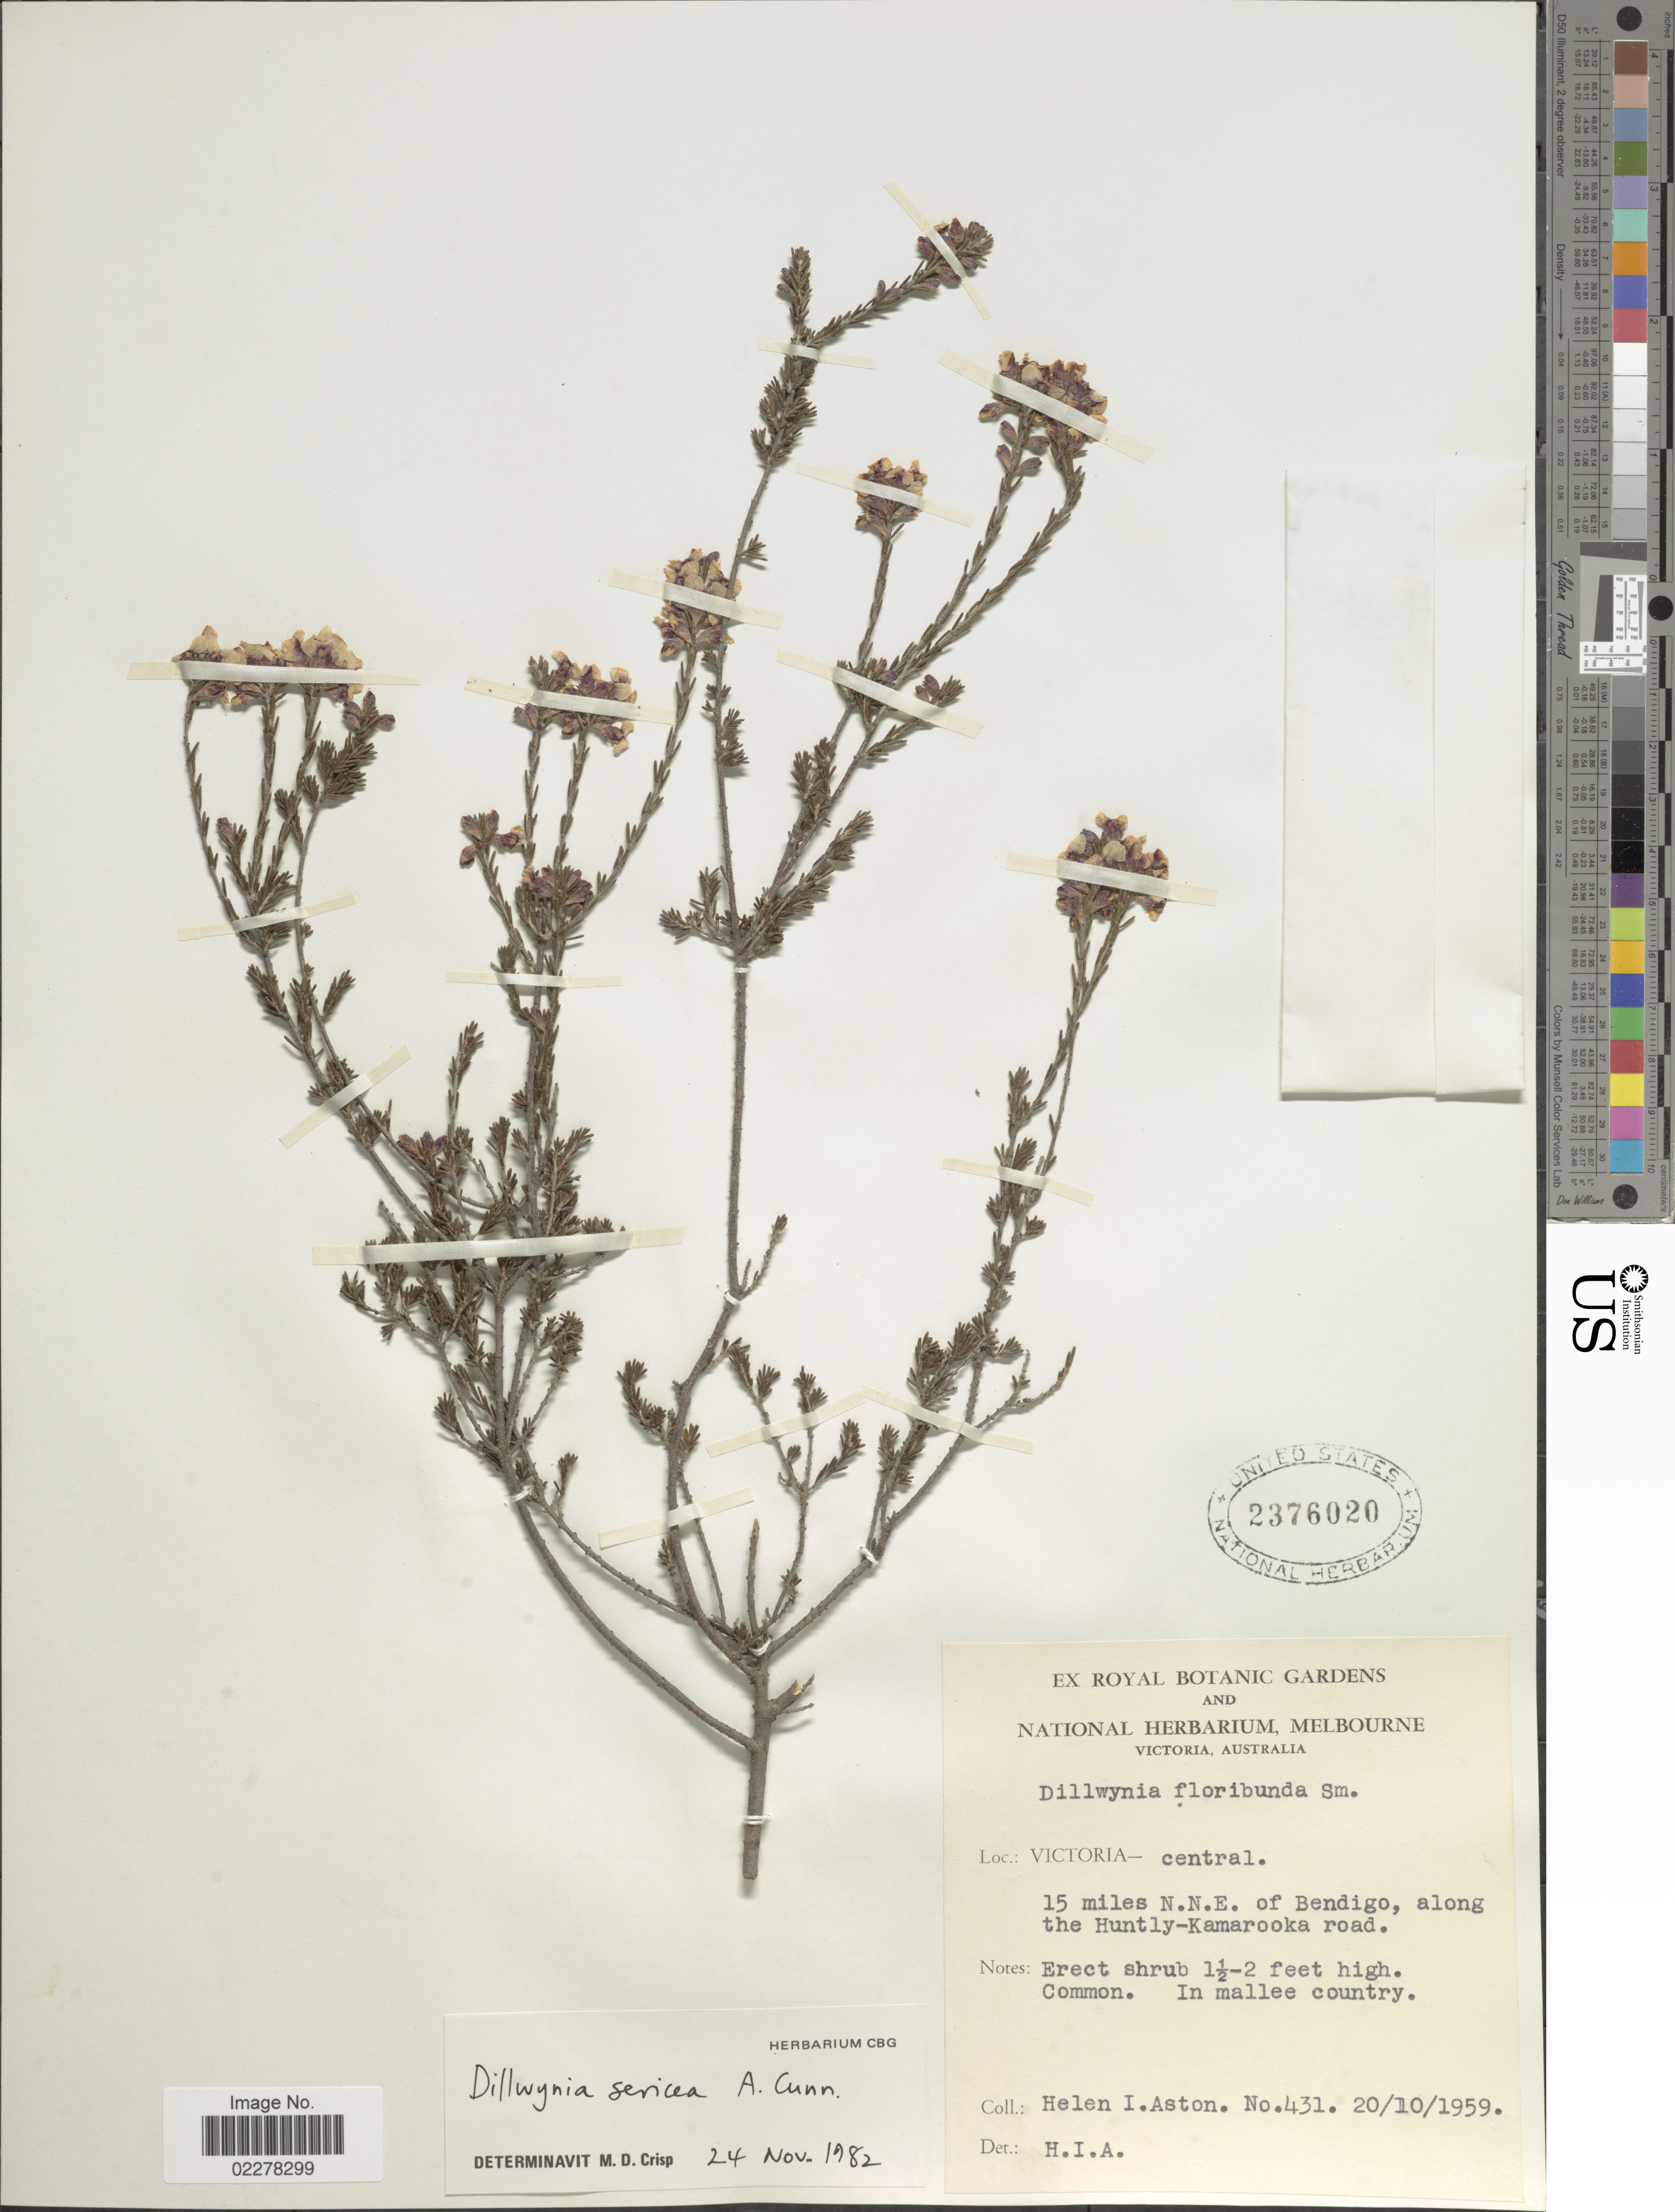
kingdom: Plantae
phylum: Tracheophyta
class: Magnoliopsida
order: Fabales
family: Fabaceae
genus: Dillwynia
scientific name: Dillwynia sericea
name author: A. Cunn.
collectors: H. I. Aston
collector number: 431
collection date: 1959-10-20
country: Australia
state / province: Victoria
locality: Victoria - central. 15 miles N.N.E. of Bendigo, along the Huntly - Kamarooka road.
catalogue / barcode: US 2376020